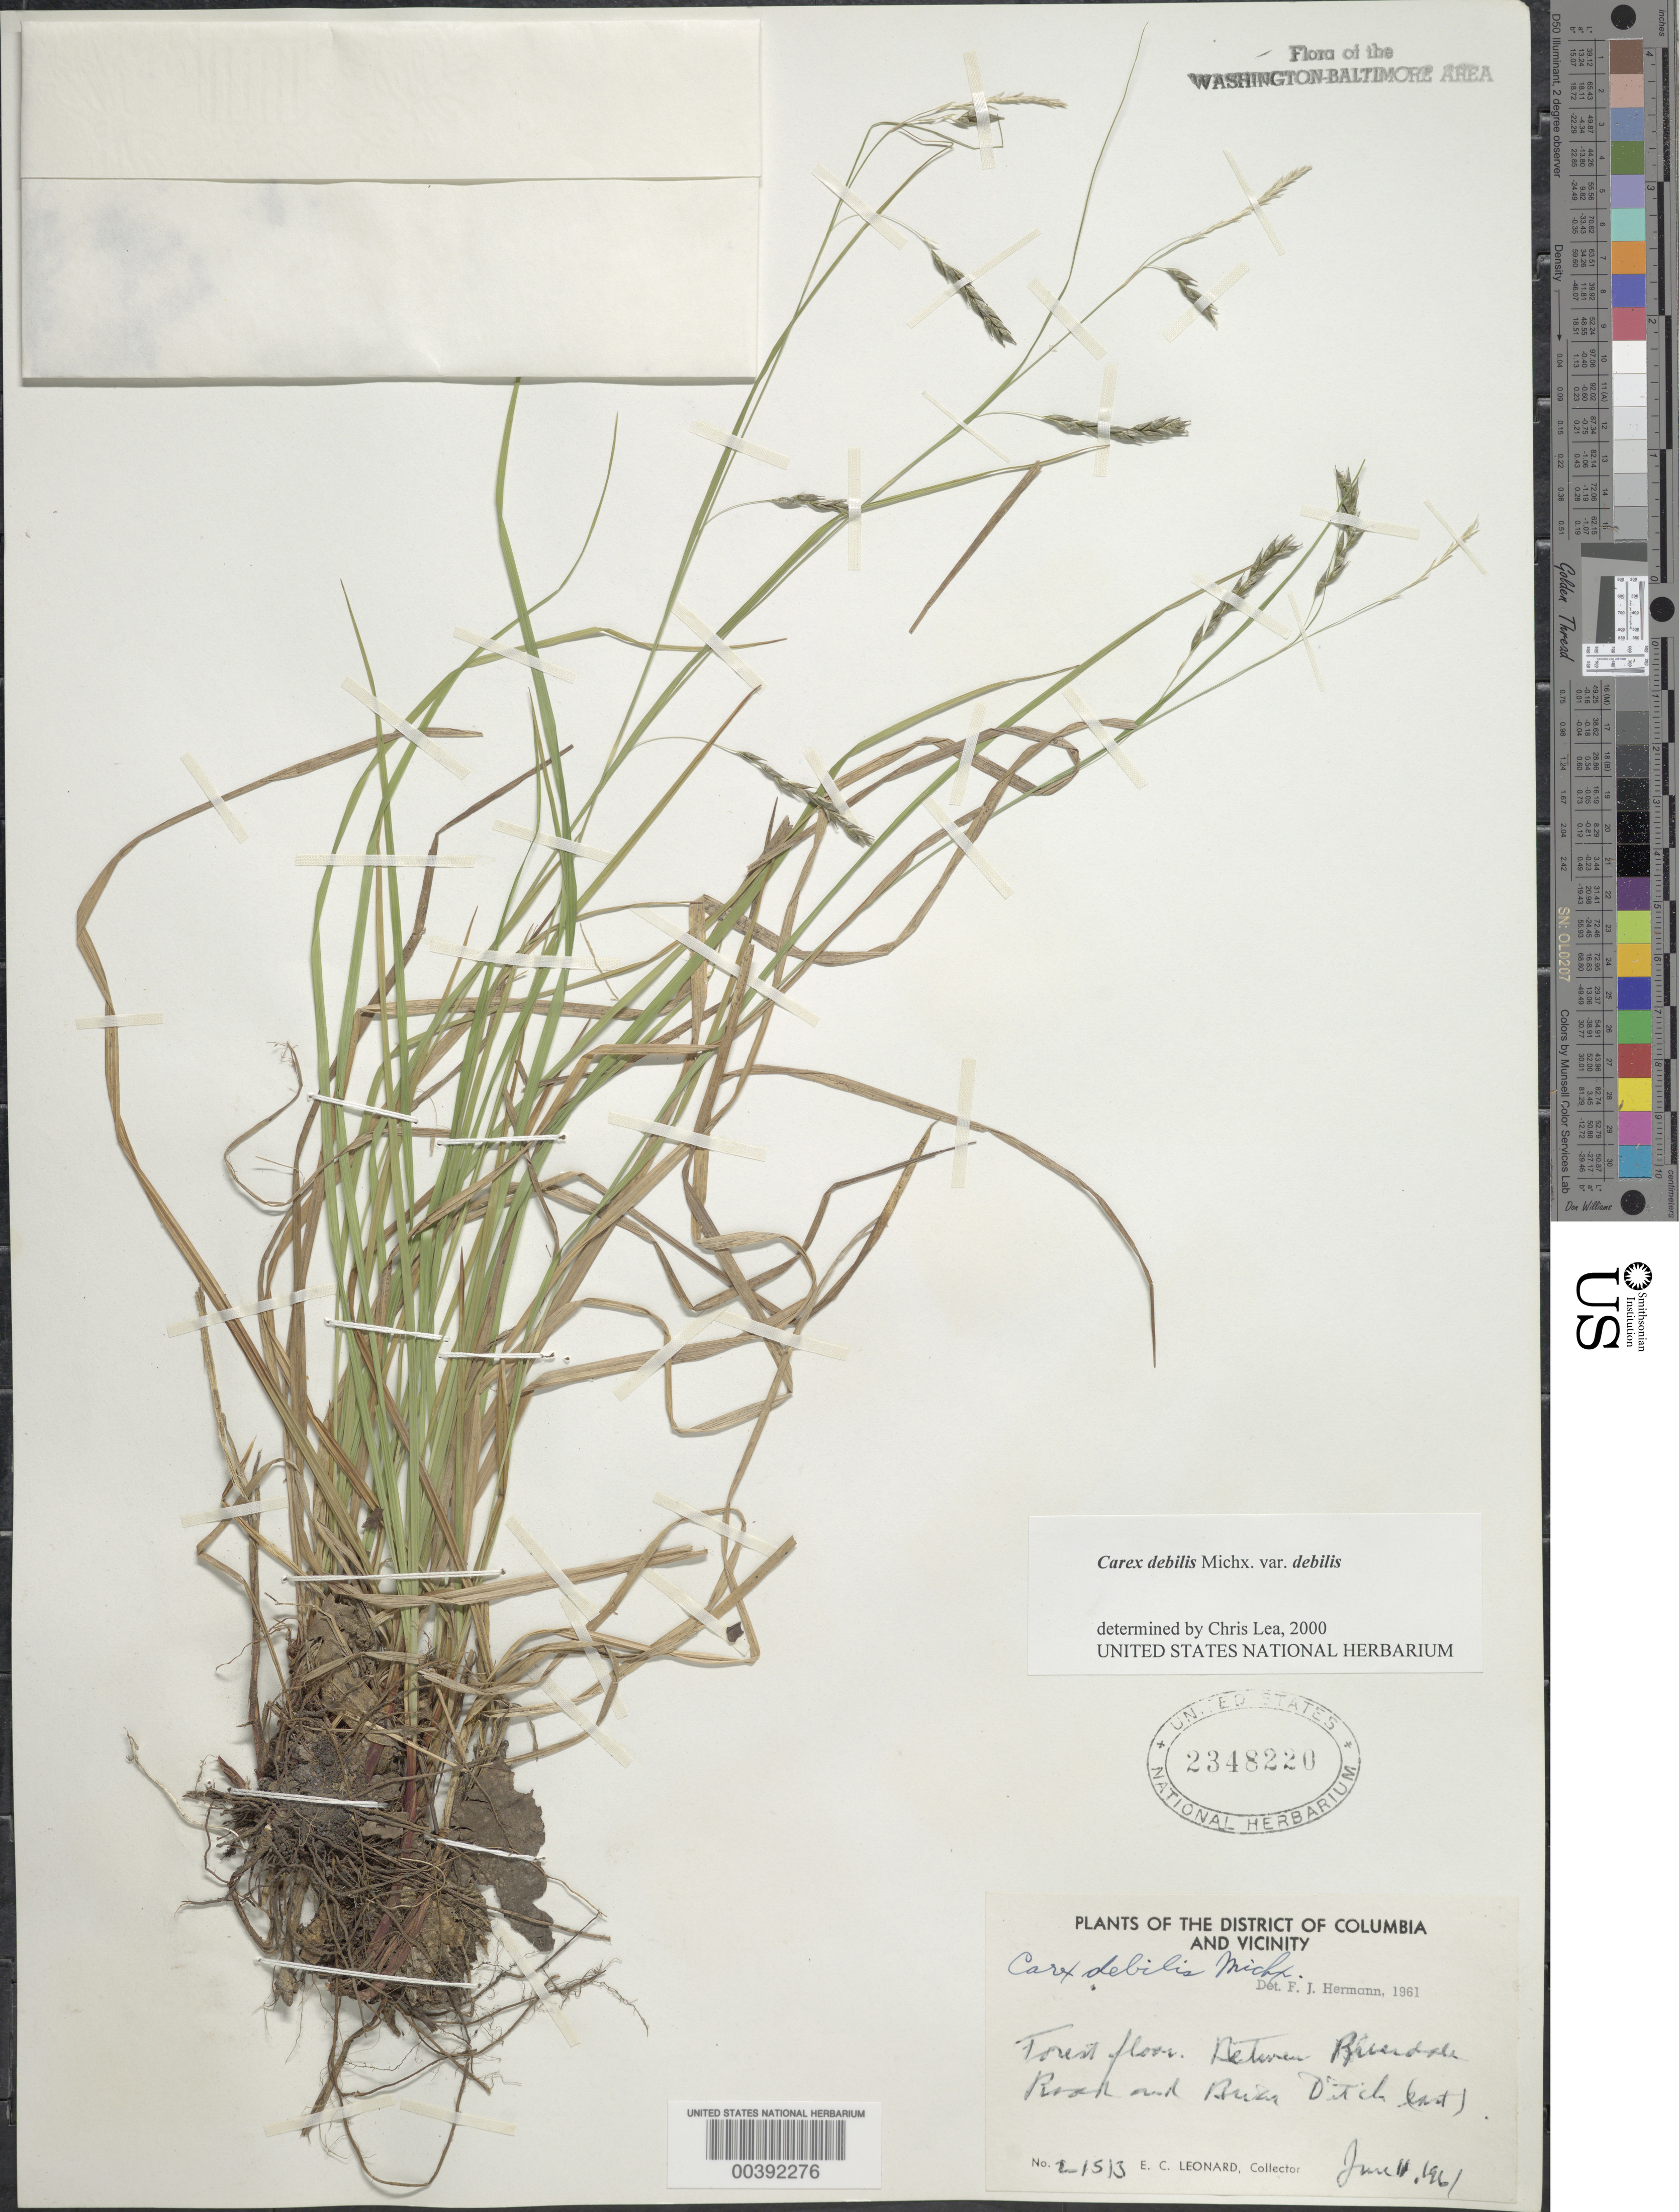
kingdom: Plantae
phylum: Tracheophyta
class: Liliopsida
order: Poales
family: Cyperaceae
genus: Carex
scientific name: Carex debilis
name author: Michx.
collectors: E. C. Leonard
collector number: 21513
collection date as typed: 11 Jun 1961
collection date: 1961-06-11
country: United States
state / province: Maryland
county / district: Prince George's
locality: between Riverdale Road and Briar Ditch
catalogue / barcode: US 2348220